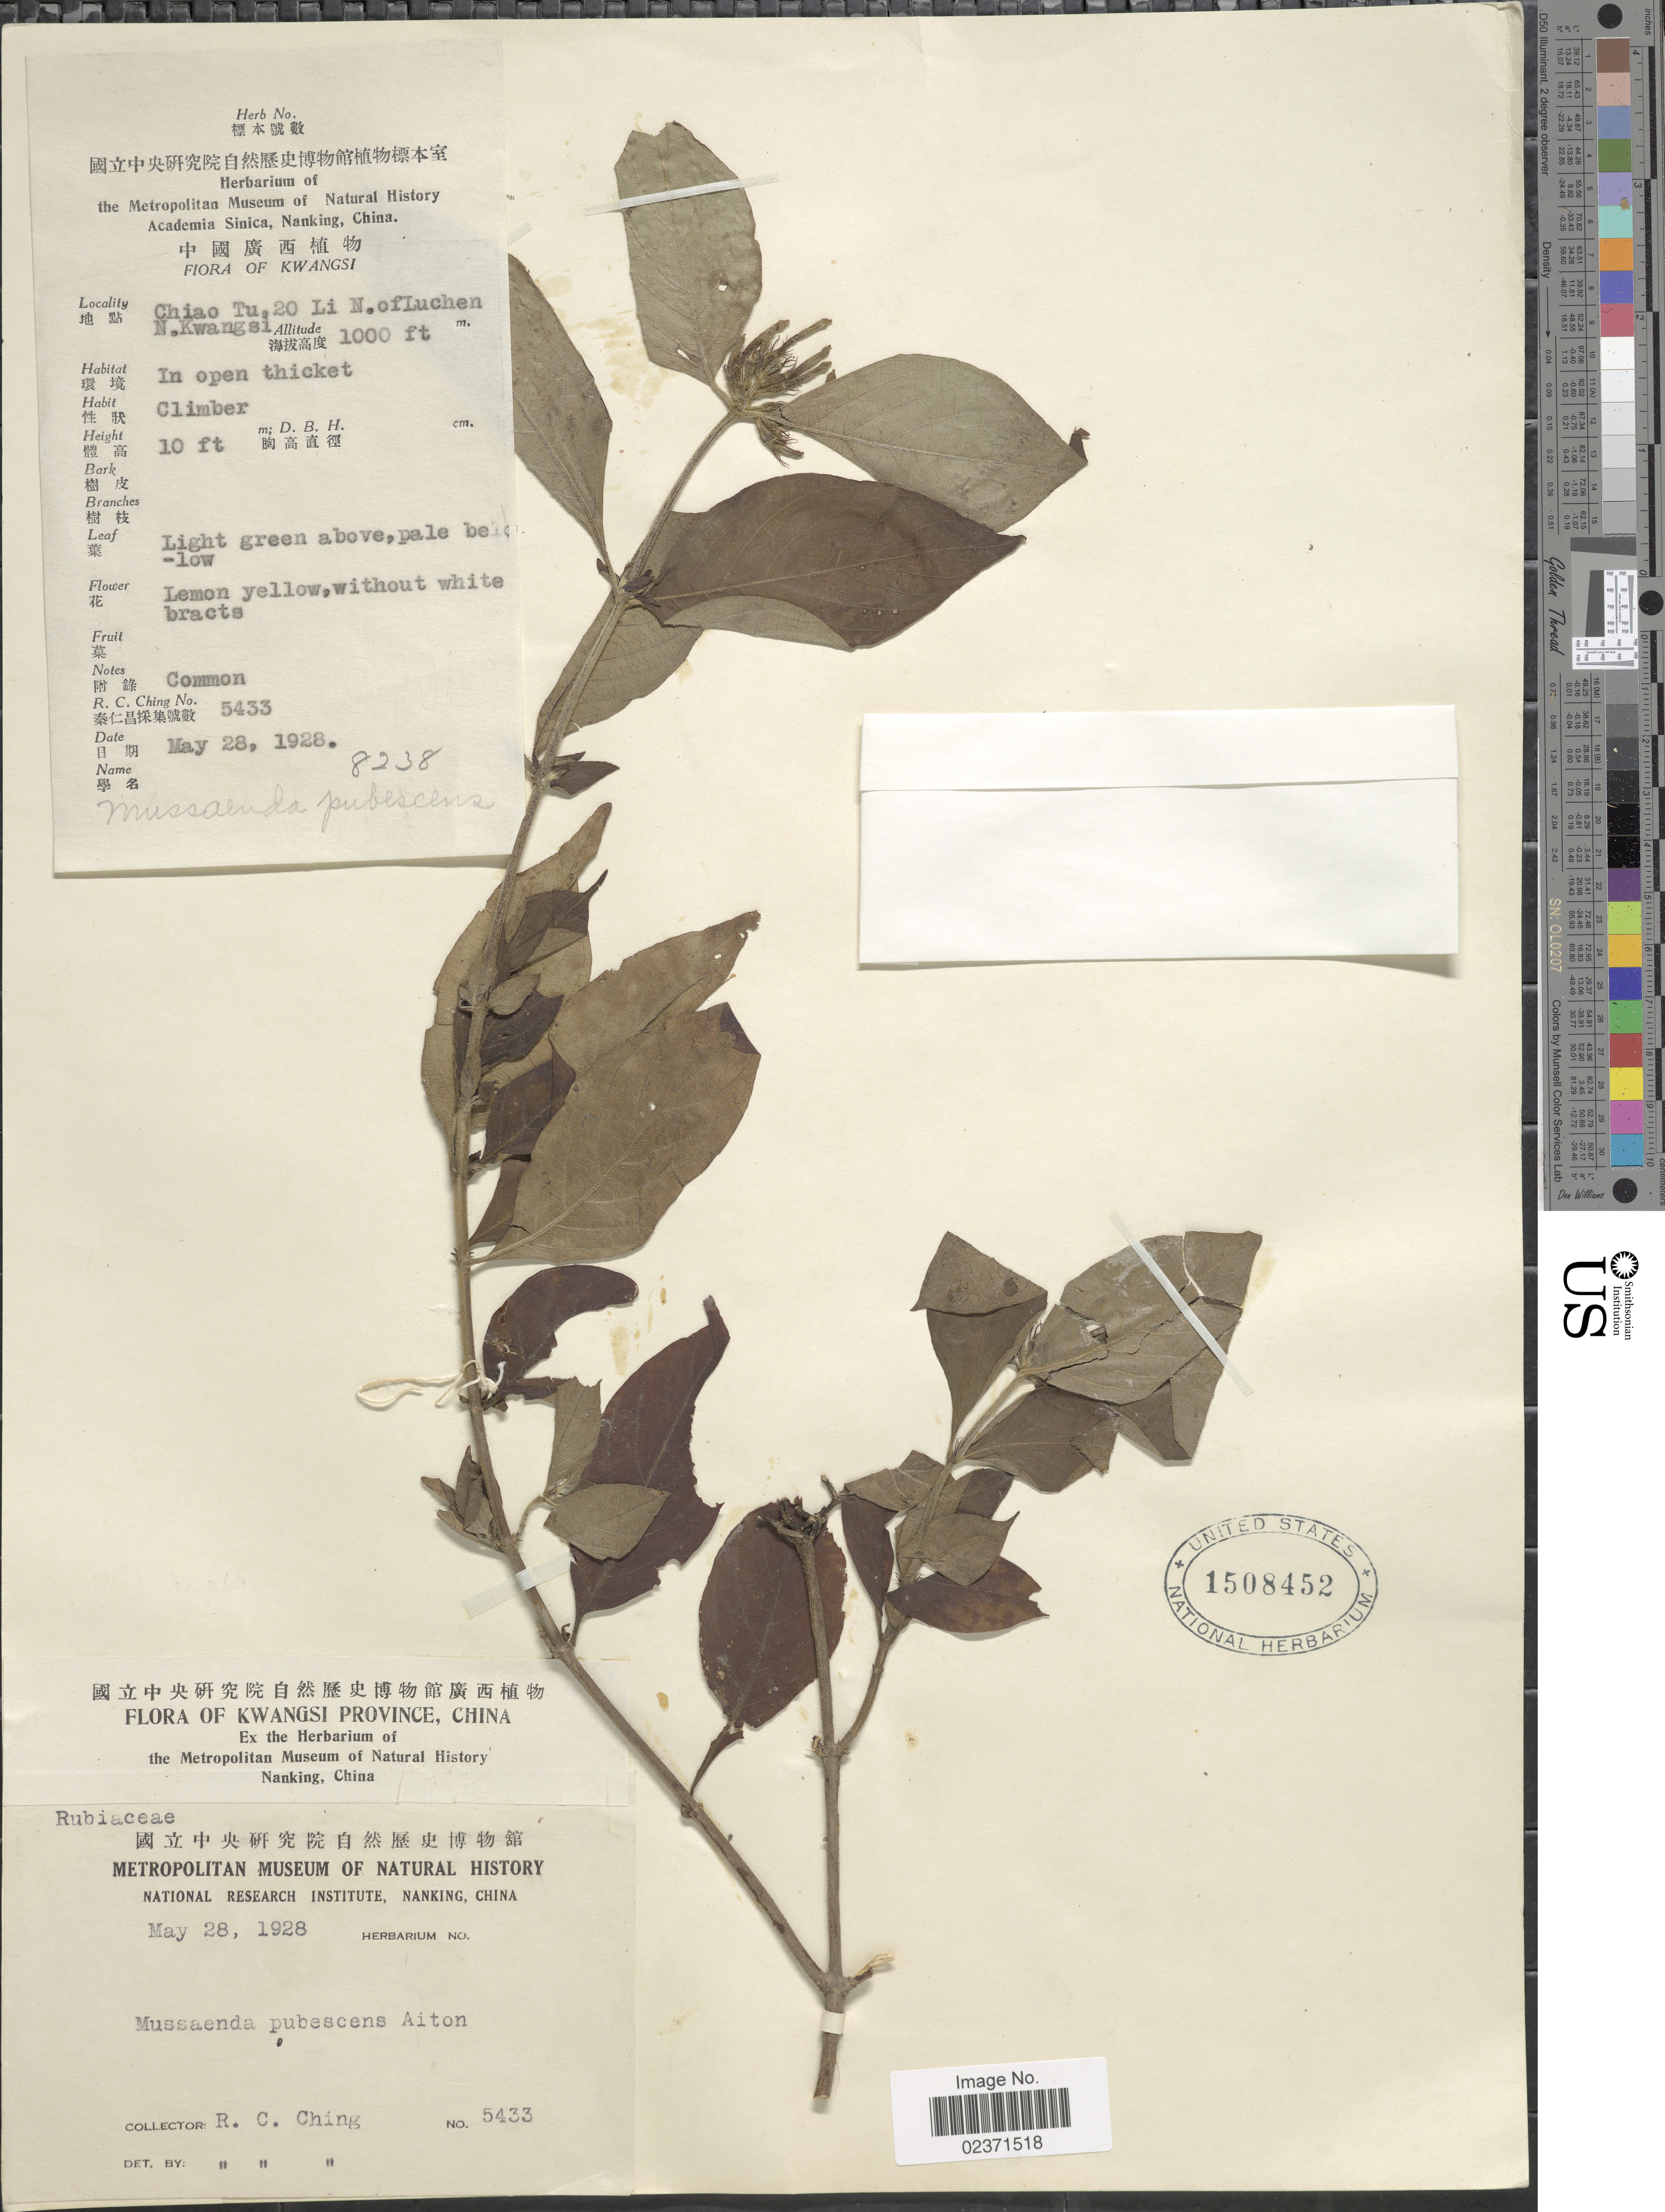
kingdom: Plantae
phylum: Tracheophyta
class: Magnoliopsida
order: Gentianales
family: Rubiaceae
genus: Mussaenda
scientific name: Mussaenda pubescens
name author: W.T. Aiton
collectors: R. C. Ching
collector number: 5433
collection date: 1928-05-28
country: China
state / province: Guangxi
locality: Kwangsi Province. Chiao Tu, Li N. ofLuchen N. Kwangsi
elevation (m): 305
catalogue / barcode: US 1508452